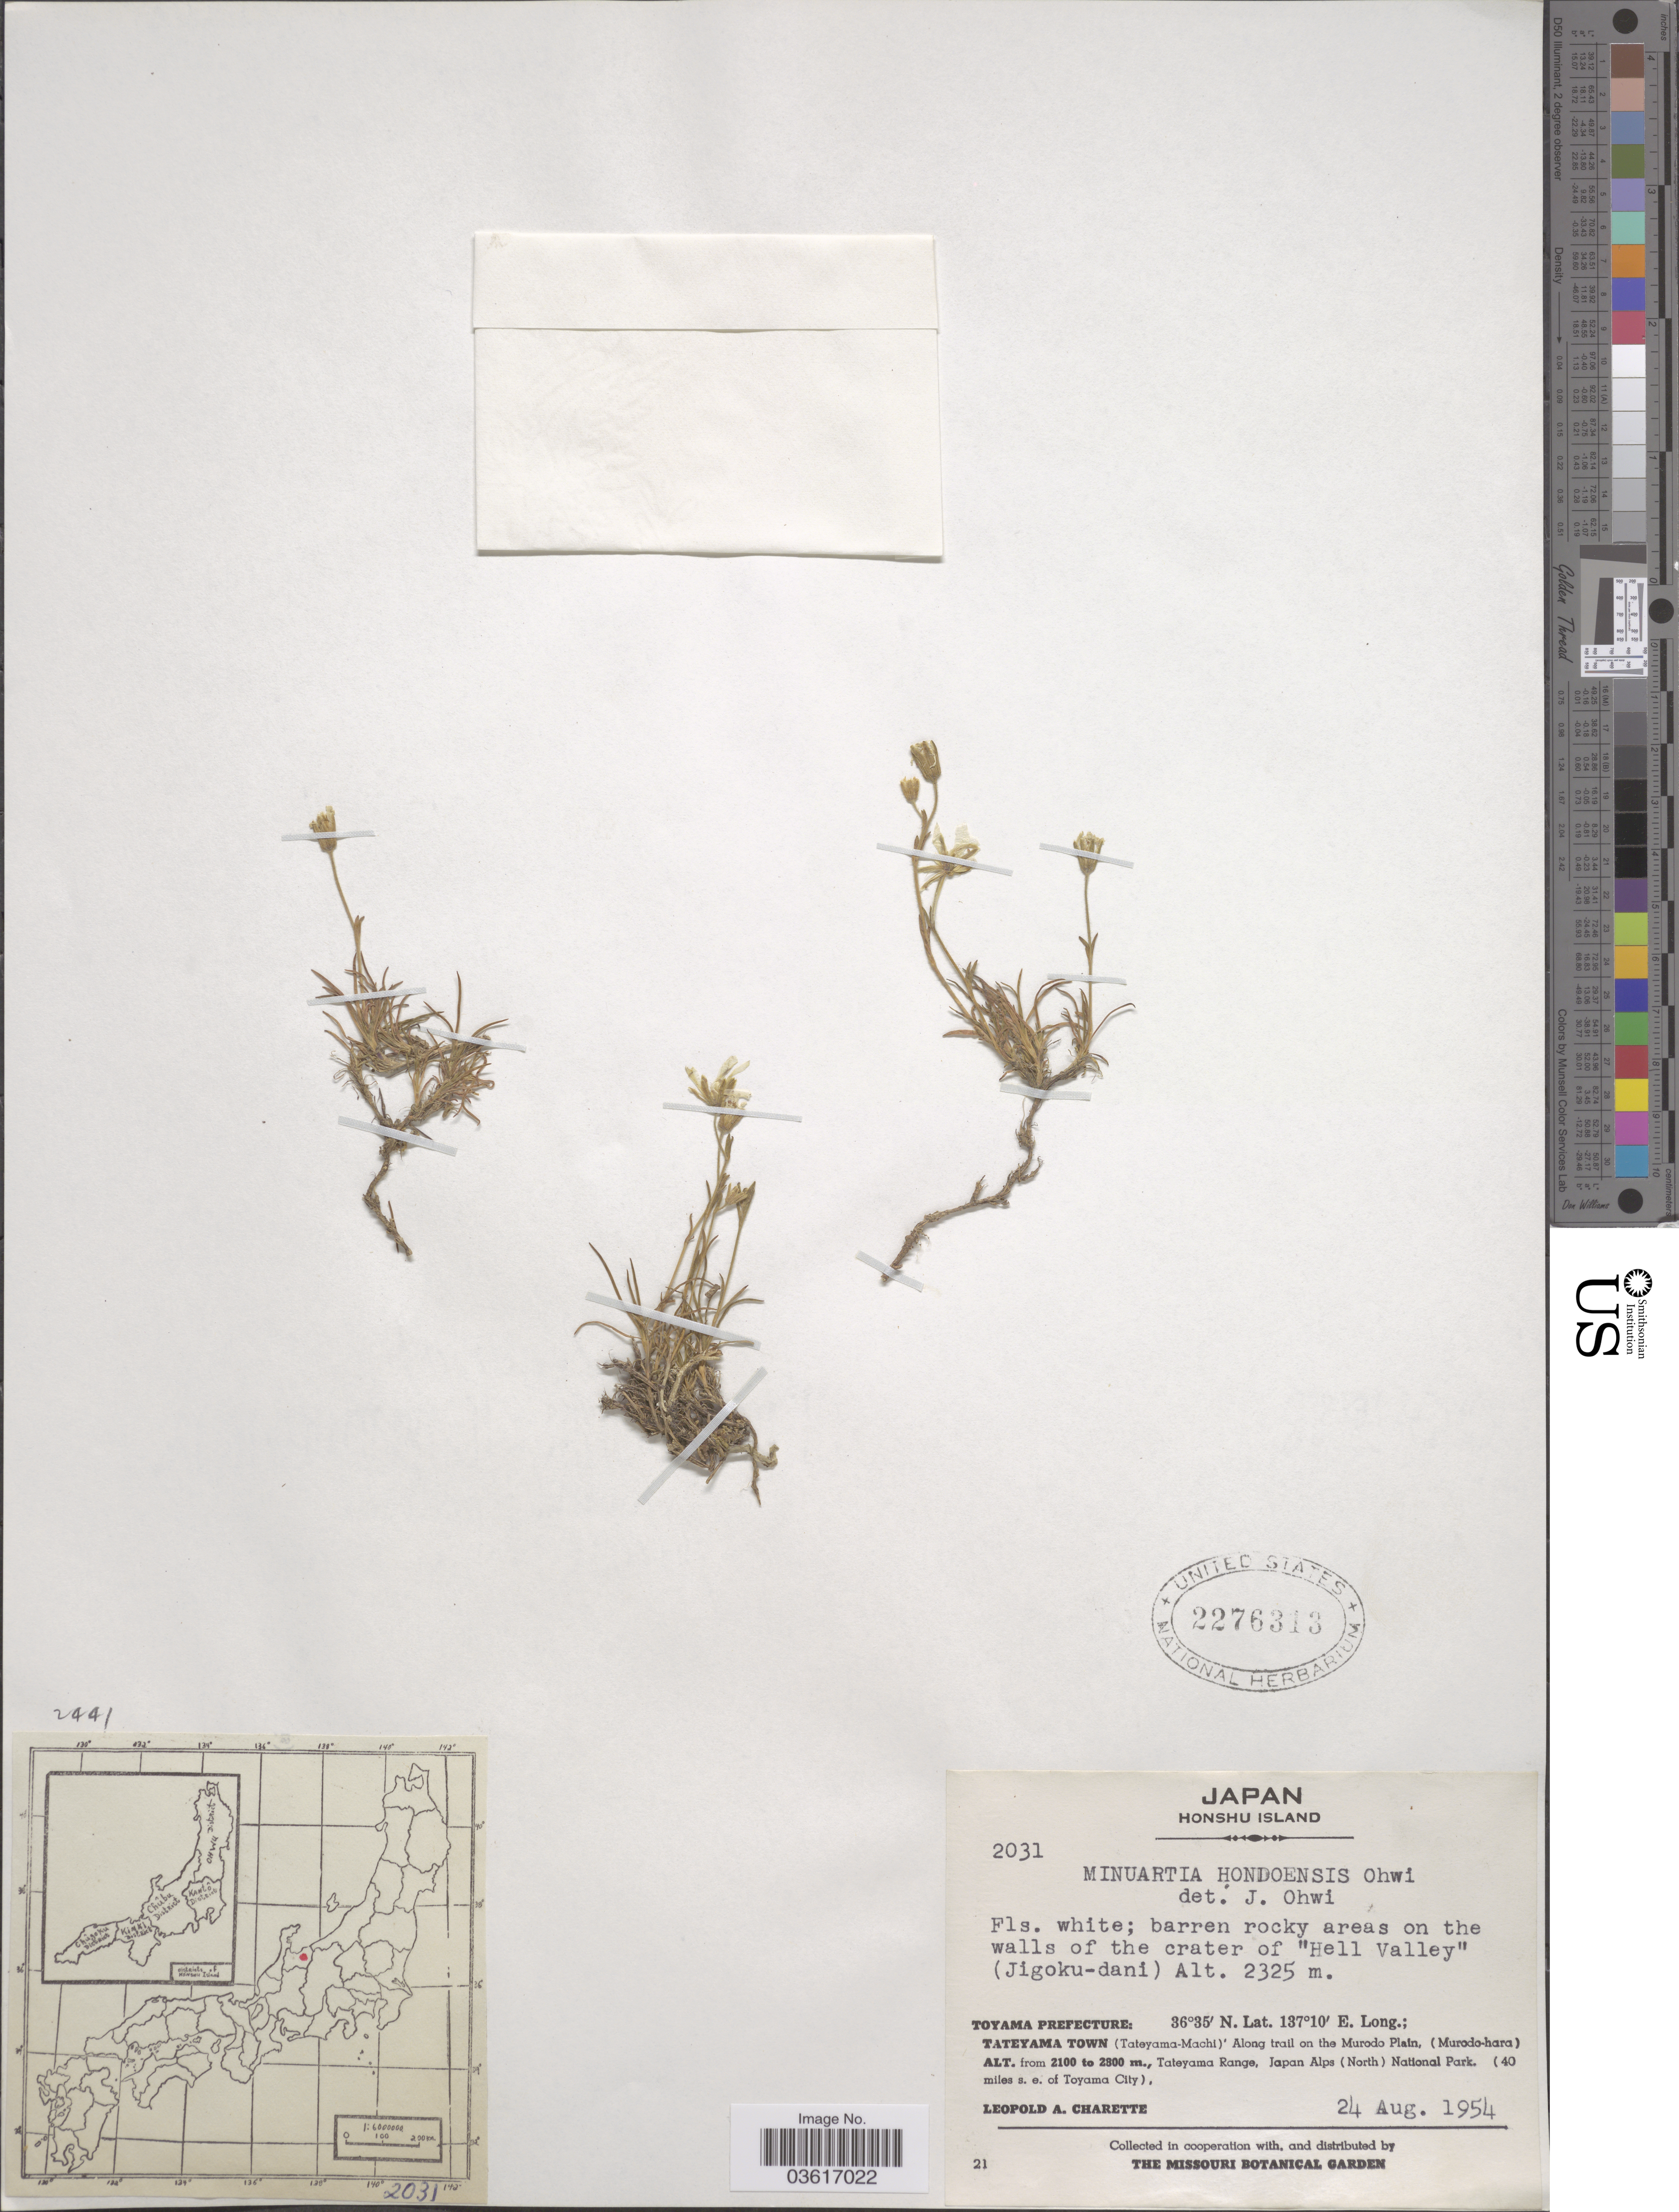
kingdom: Plantae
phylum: Tracheophyta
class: Magnoliopsida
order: Caryophyllales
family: Caryophyllaceae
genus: Minuartia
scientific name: Minuartia hondoensis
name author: (Ohwi) Ohwi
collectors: L. A. Charette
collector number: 2031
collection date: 1954-08-24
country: Japan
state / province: Toyama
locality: Honshu Island. Walls of the crater of "Hell Valley" (Jigoku-dani). Toyama Prefecture. Tateyama Town (Tateyama-Machi)' Along the trail in the Murodo Plain, (Murodo-hara). Tateyama Range, Japan Alps (North) National Park (40 miles s.e. of Toyama City).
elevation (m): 2325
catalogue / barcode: US 2276313